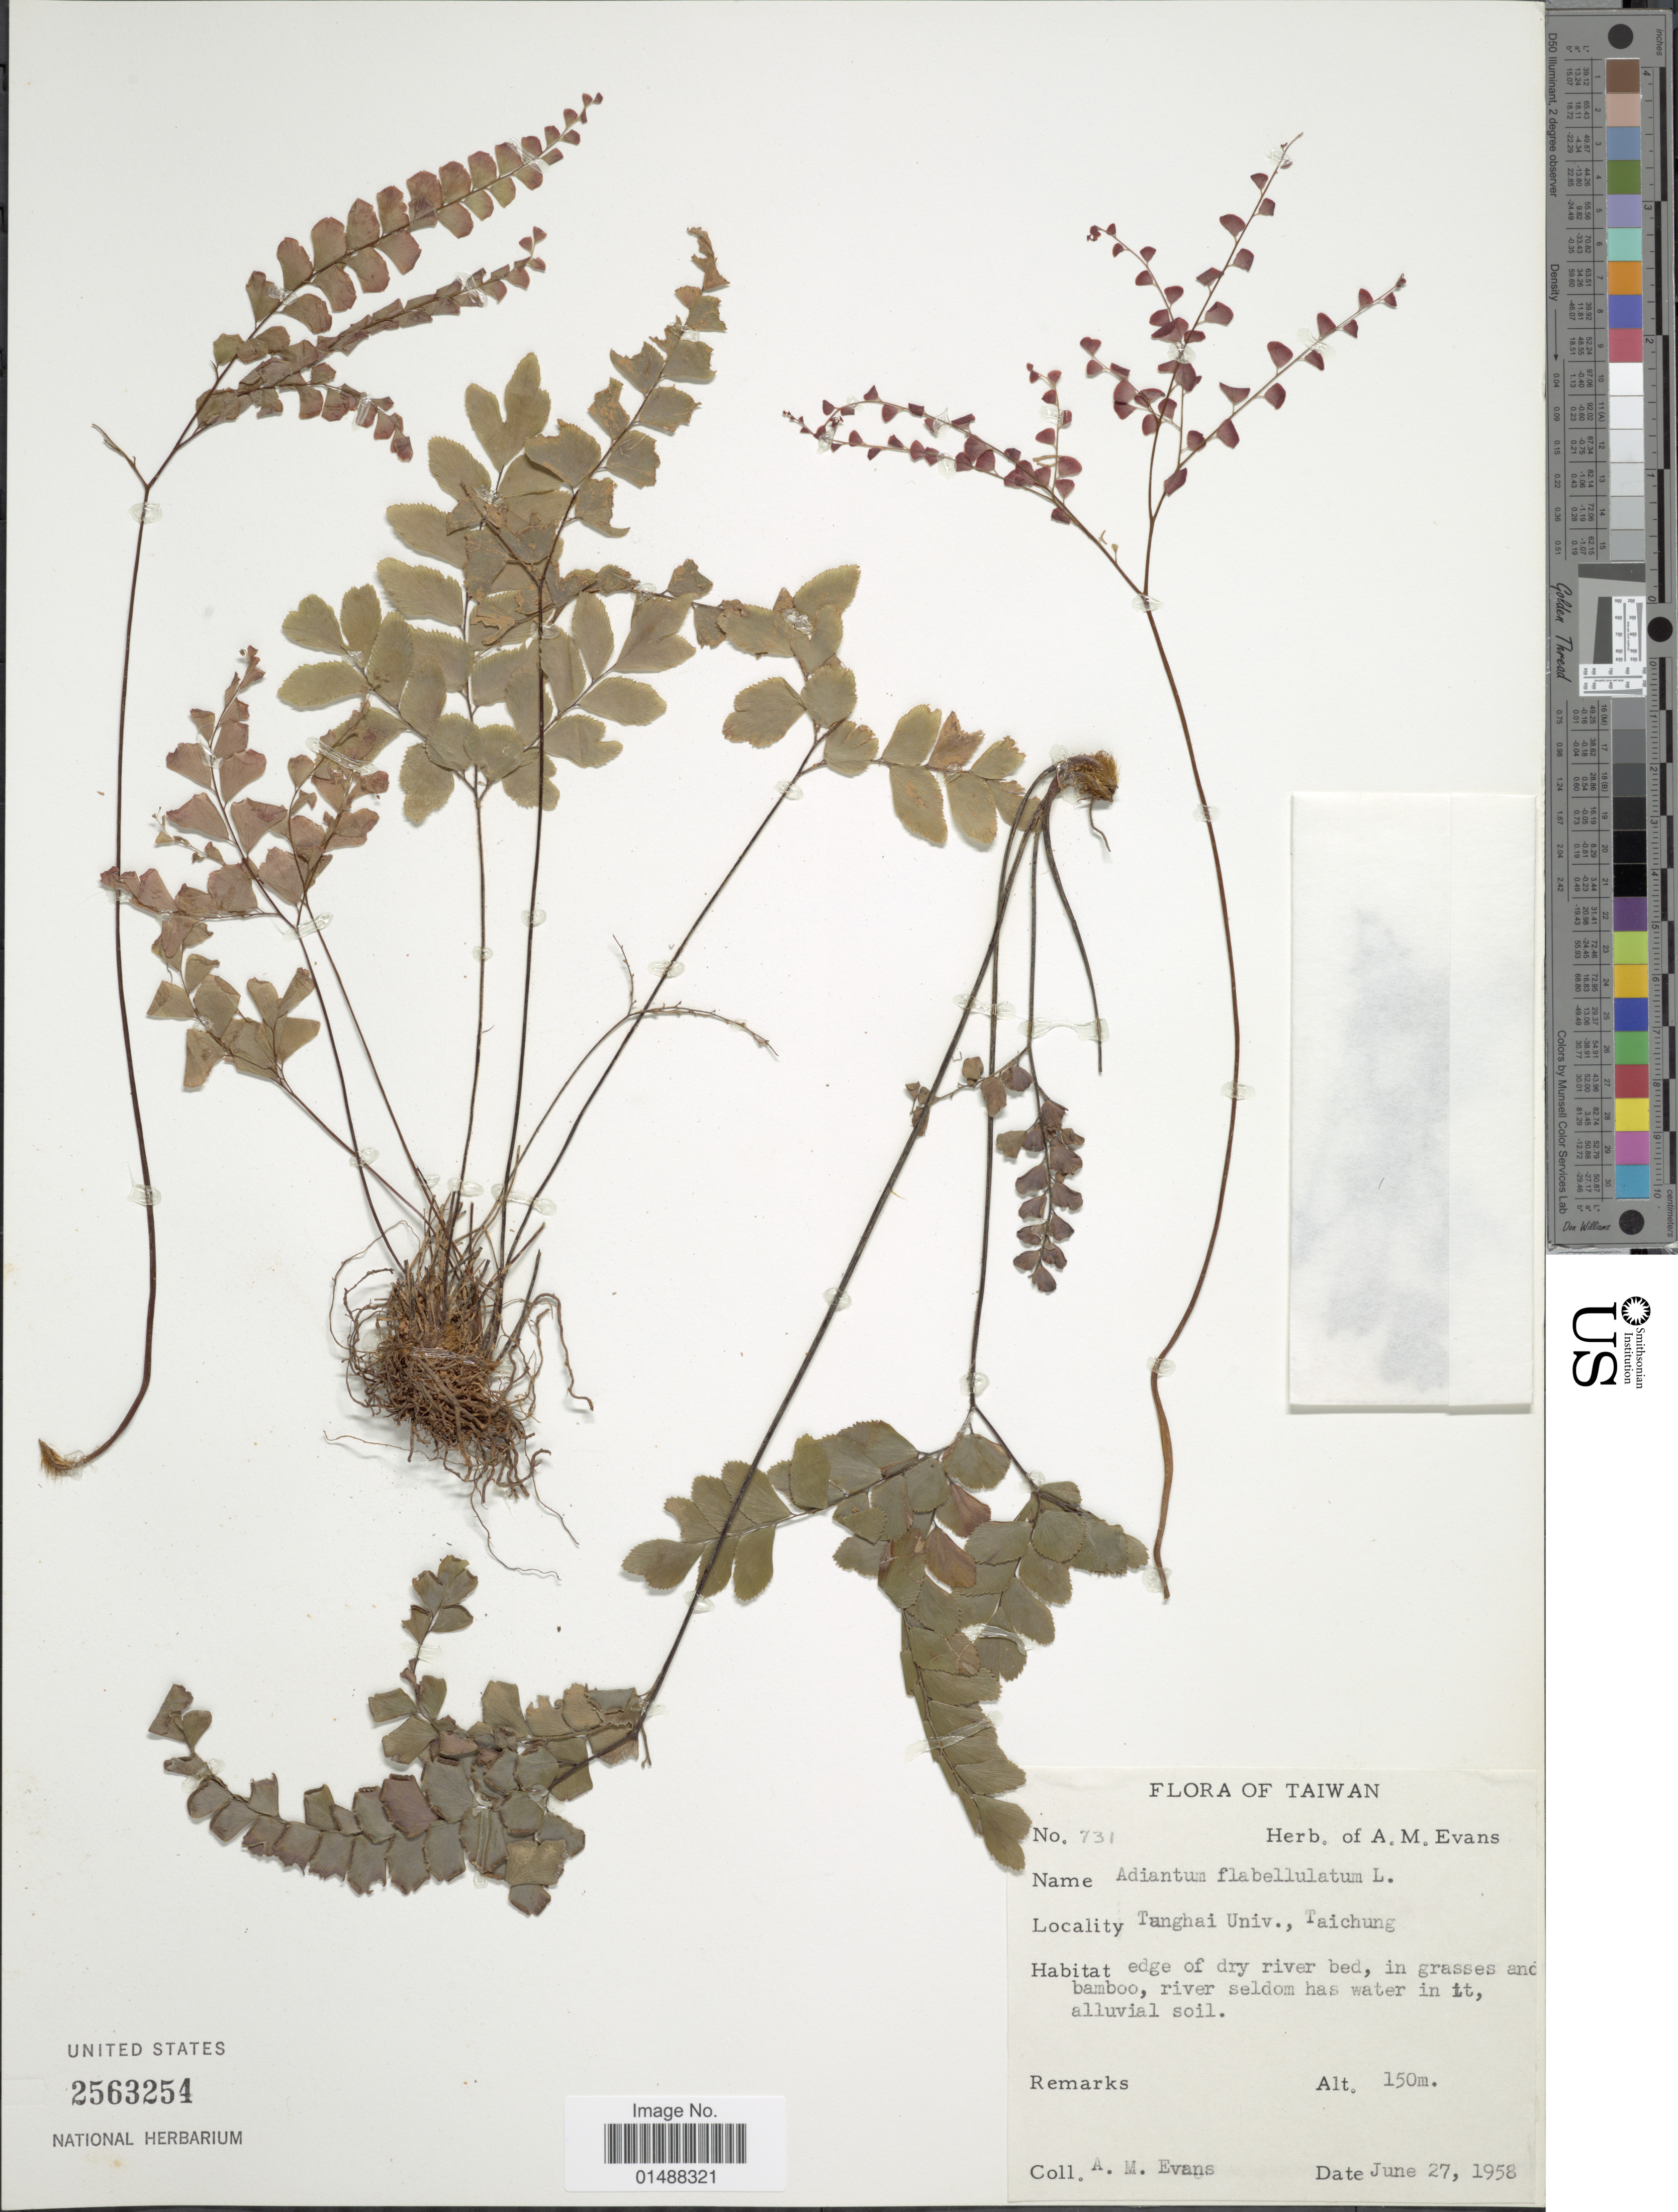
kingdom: Plantae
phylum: Tracheophyta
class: Polypodiopsida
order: Polypodiales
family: Pteridaceae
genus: Adiantum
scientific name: Adiantum flabellulatum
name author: L.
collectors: A. M. Evans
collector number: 731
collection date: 1958-06-27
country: Taiwan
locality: Taiwan, Tanghai Univ., Taichung.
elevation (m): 150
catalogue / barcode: US 2563254